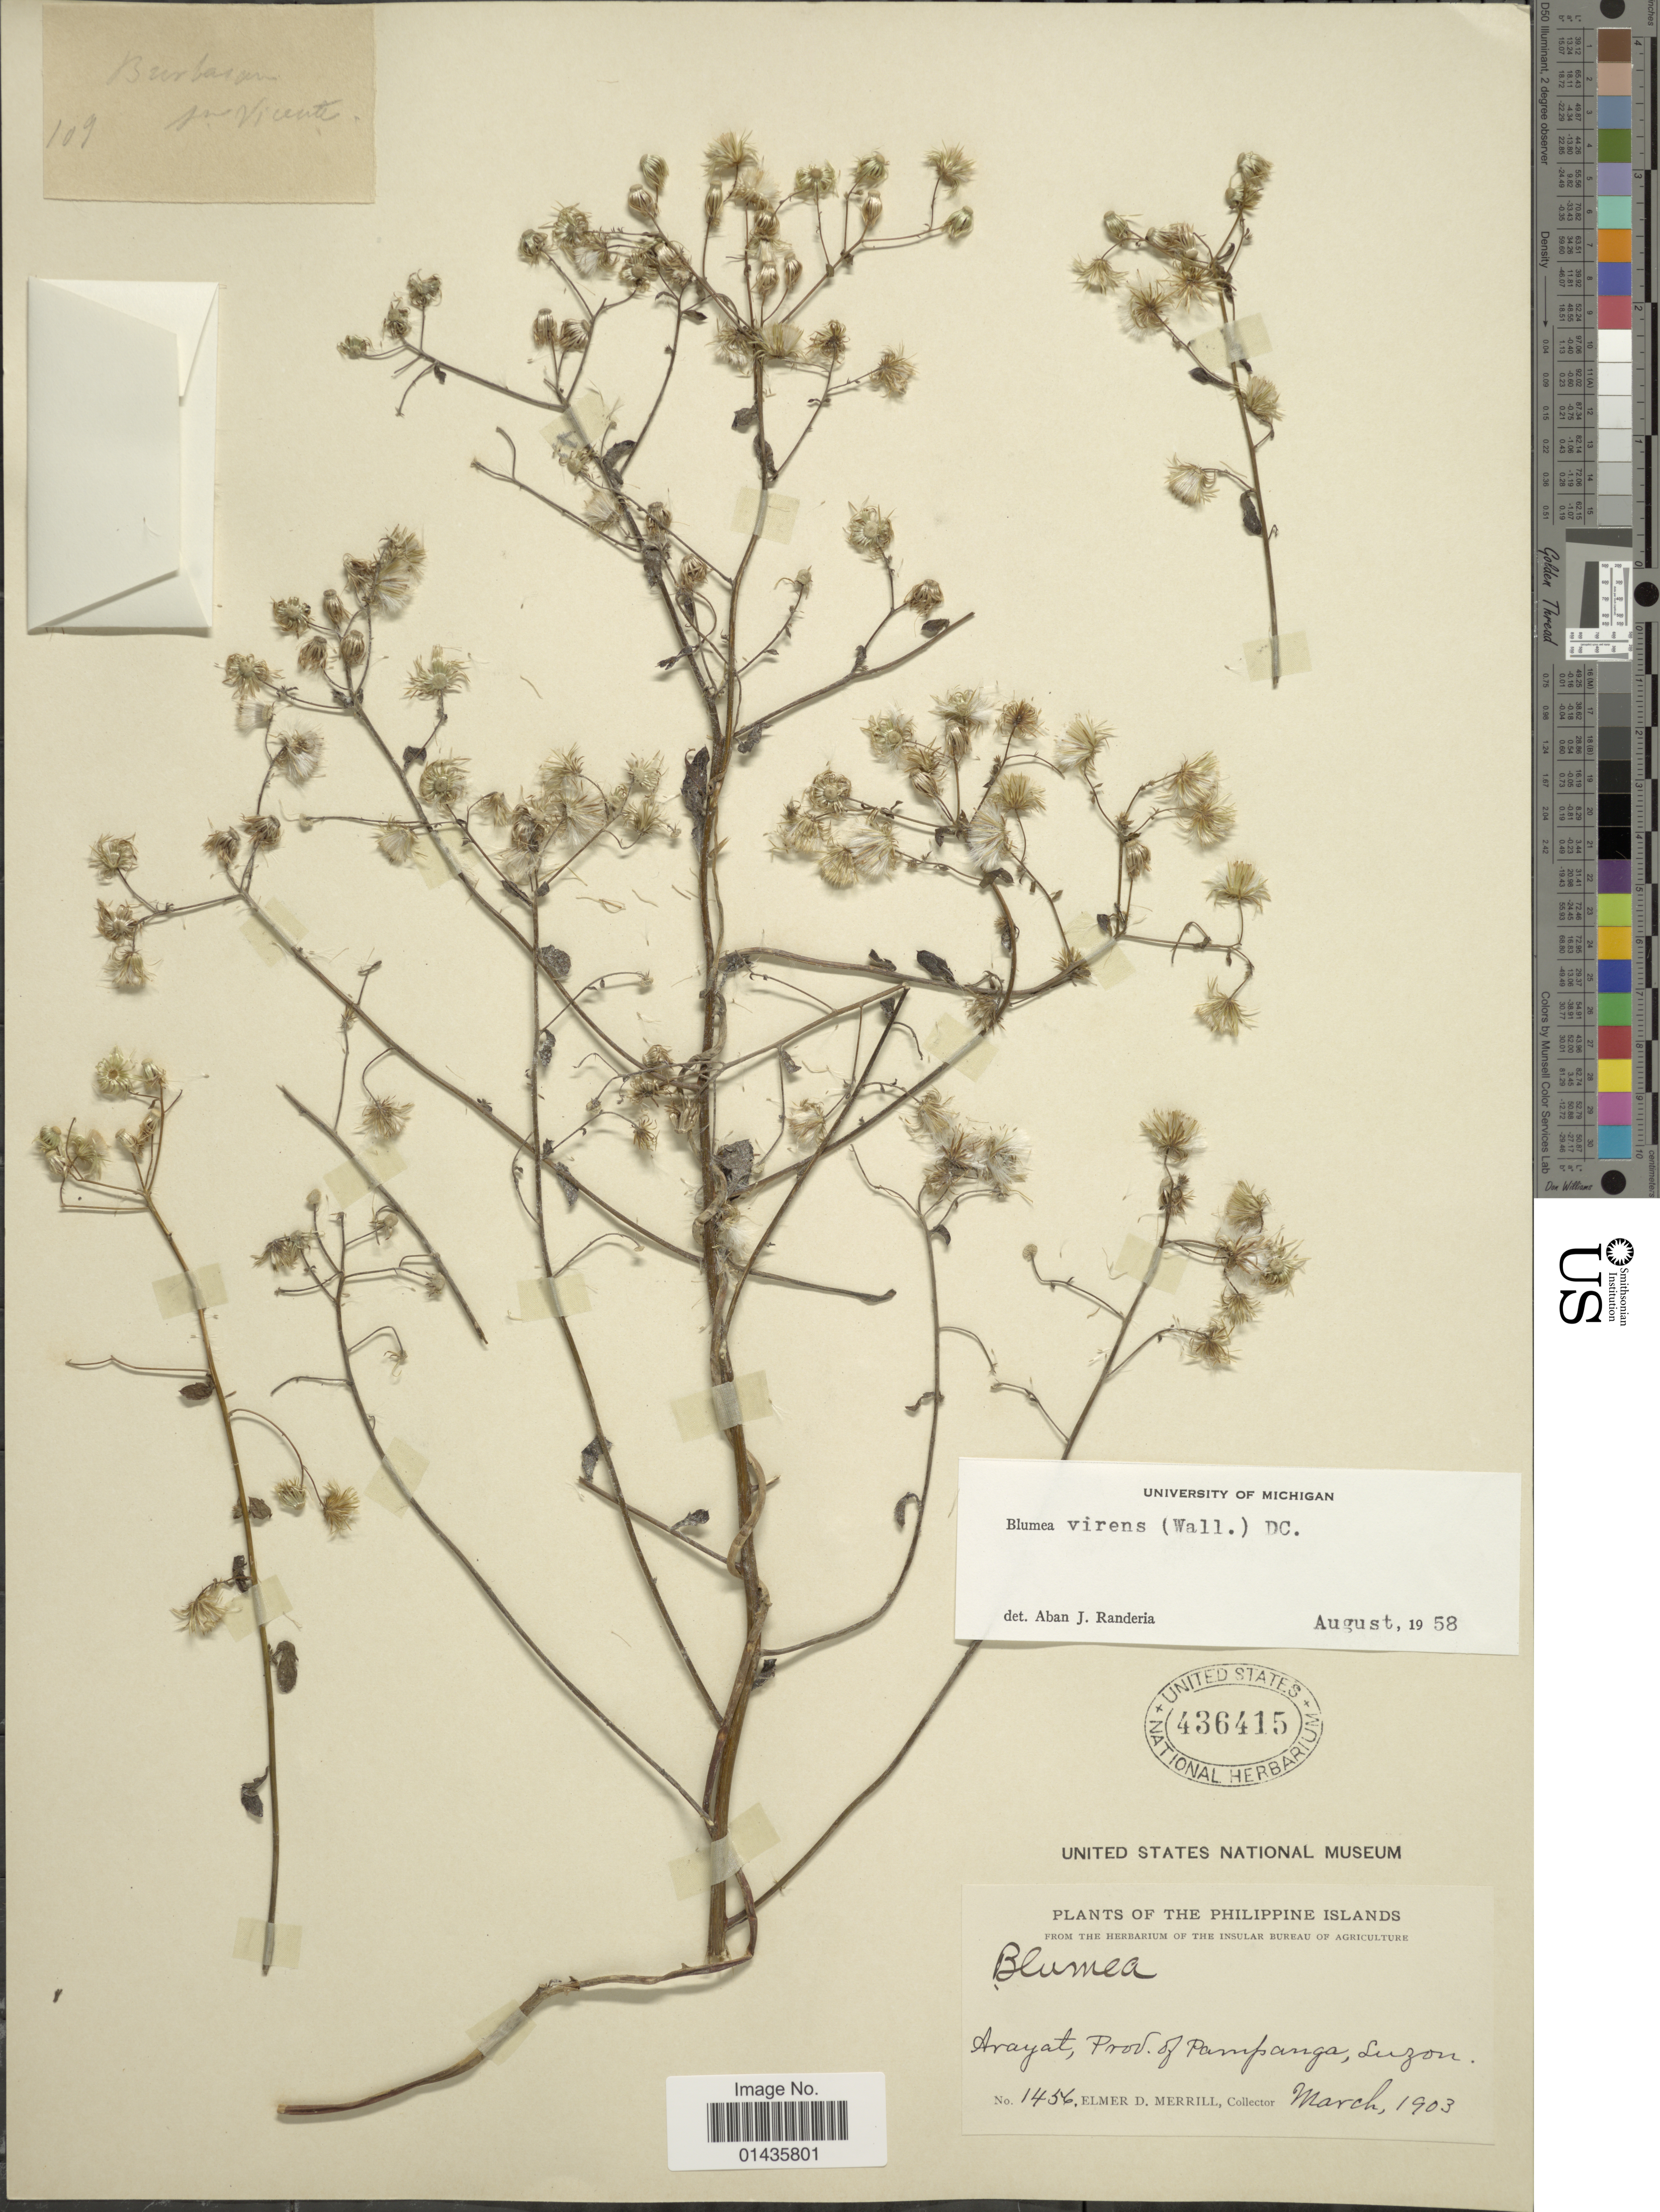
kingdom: Plantae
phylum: Tracheophyta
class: Magnoliopsida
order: Asterales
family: Asteraceae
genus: Blumea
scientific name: Blumea virens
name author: DC.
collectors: E. D. Merrill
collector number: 1456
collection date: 1903-03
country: Philippines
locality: Philippine Islands, Arayat, Prov. of Pampanga, Luzon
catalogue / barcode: US 436415